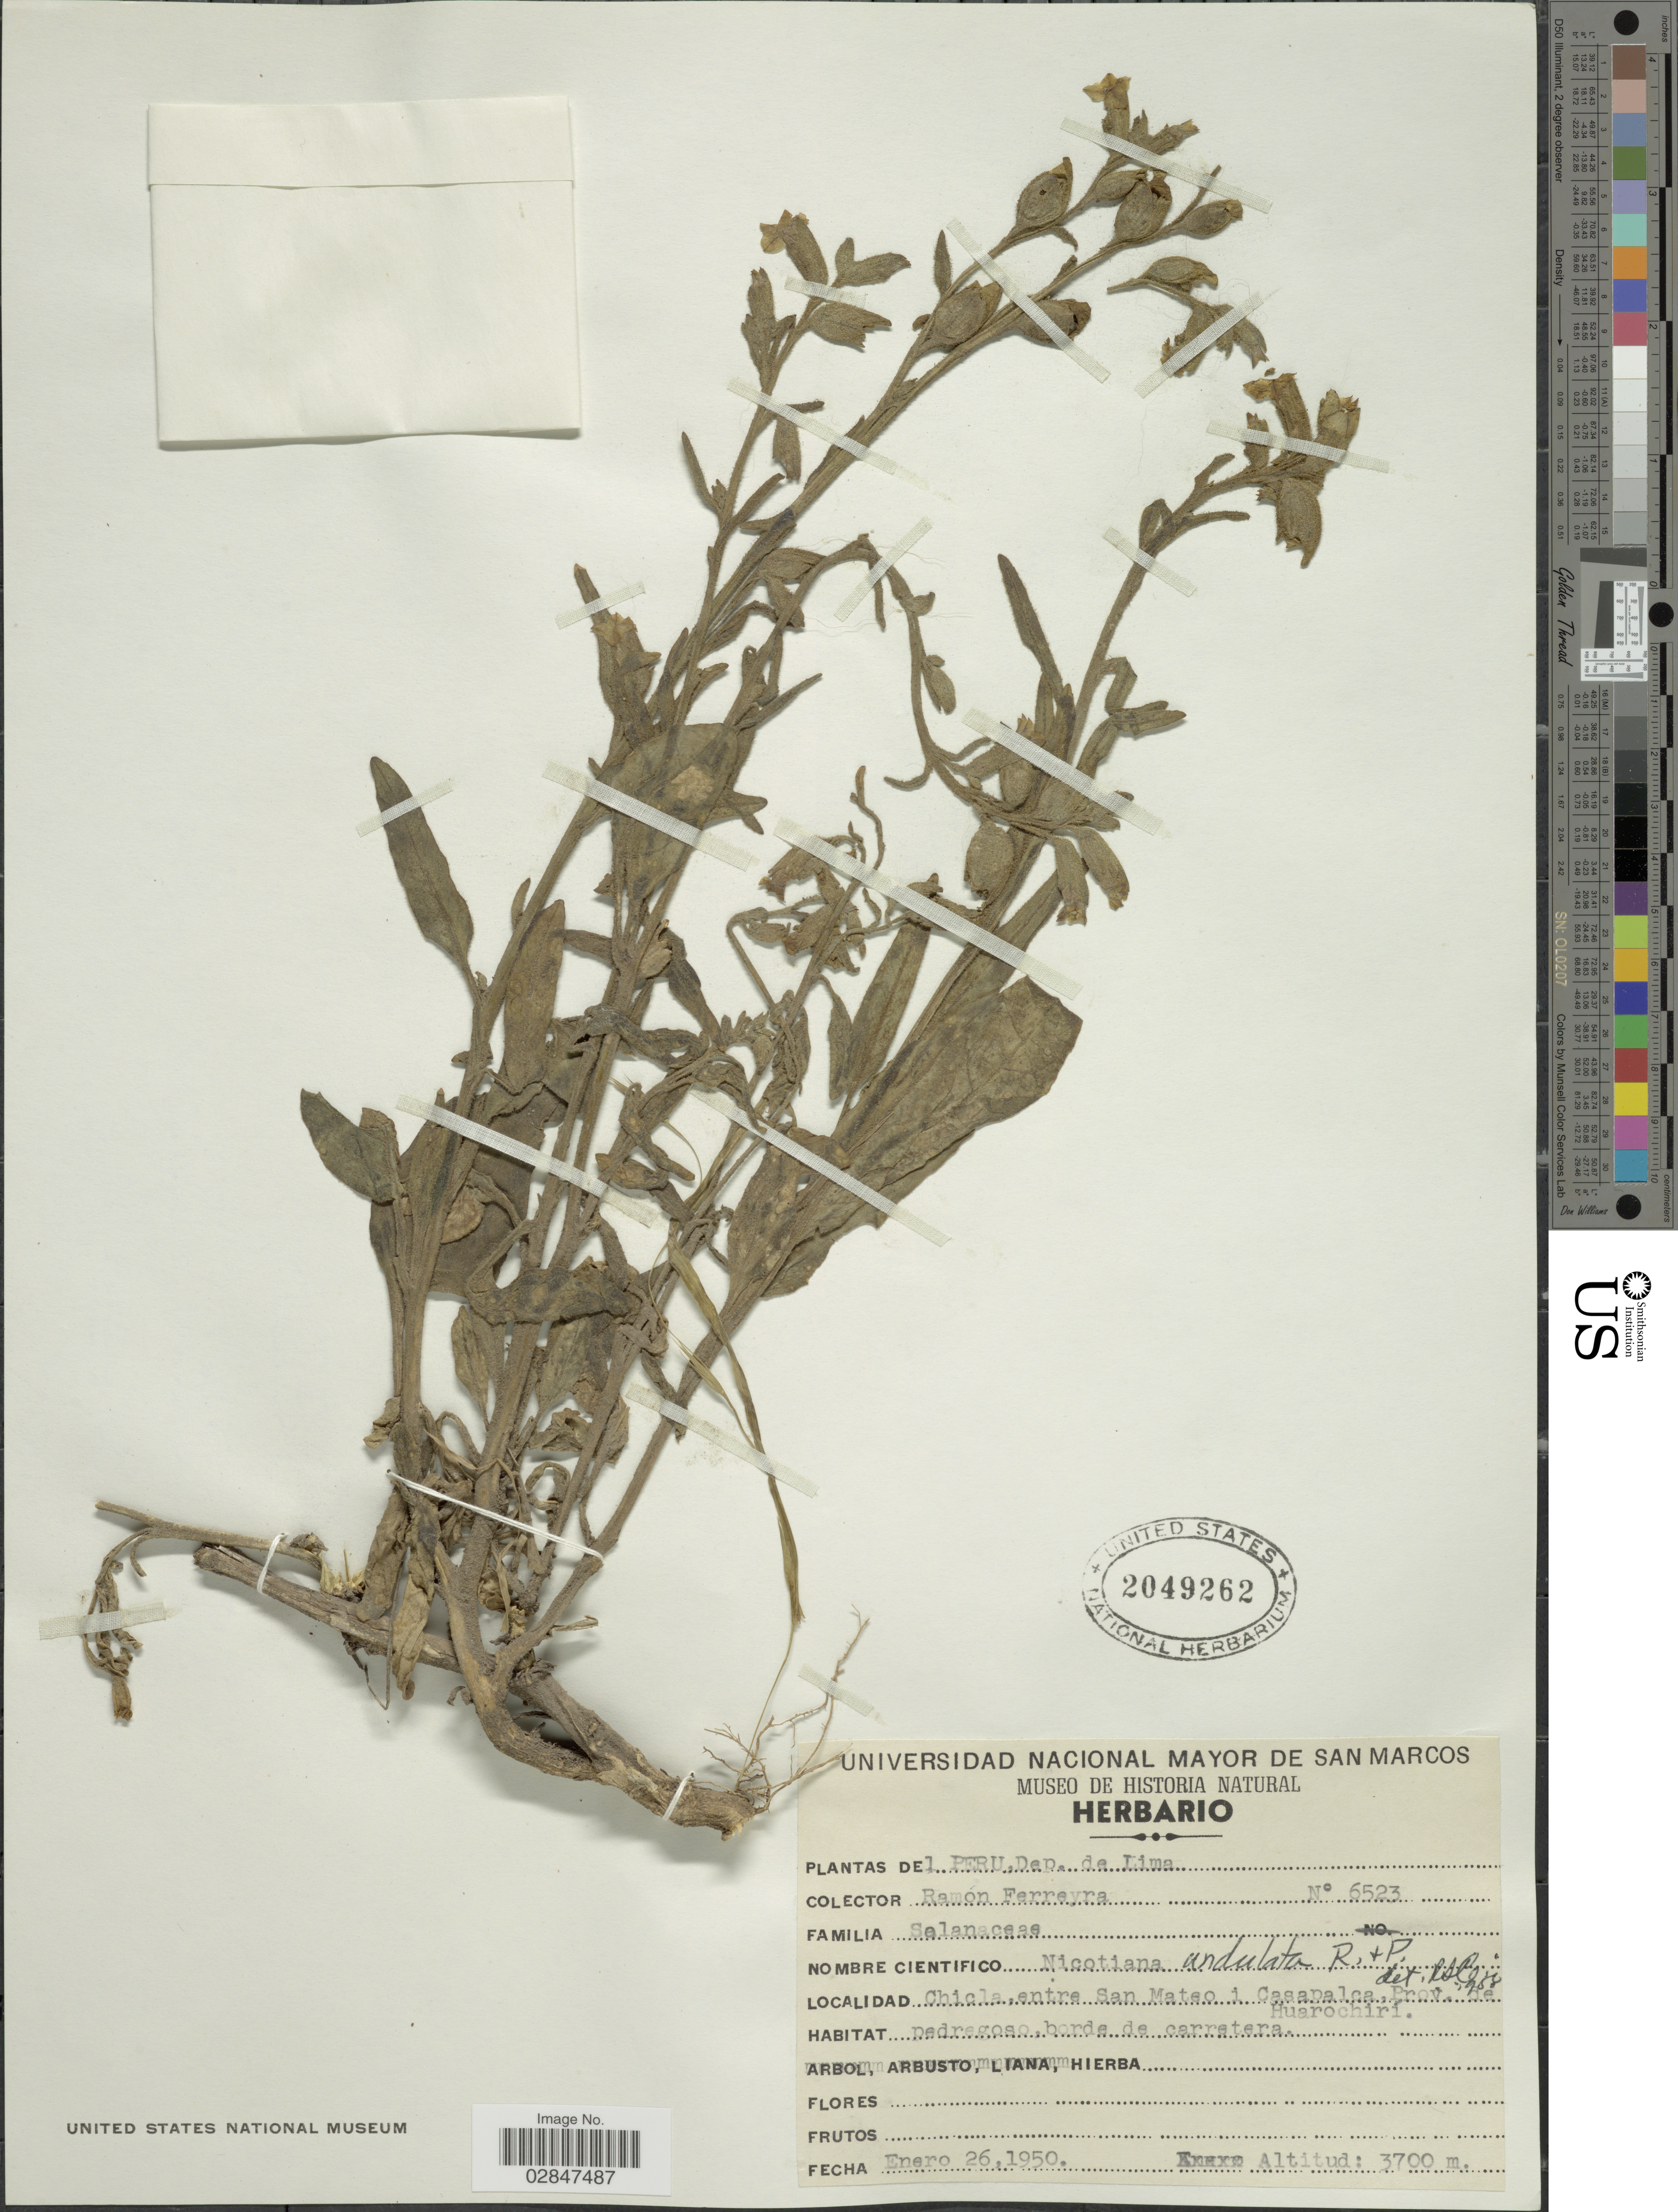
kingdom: Plantae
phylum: Tracheophyta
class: Magnoliopsida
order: Solanales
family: Solanaceae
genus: Nicotiana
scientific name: Nicotiana undulata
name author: Ruiz & Pav.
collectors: R. A. Ferreyra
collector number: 6523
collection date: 1950-01-26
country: Peru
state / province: Lima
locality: Chicla, entre San Mateo i Casapalca, Prov. de Huarochiri. Dep. de Lima.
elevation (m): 3700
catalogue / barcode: US 2049262